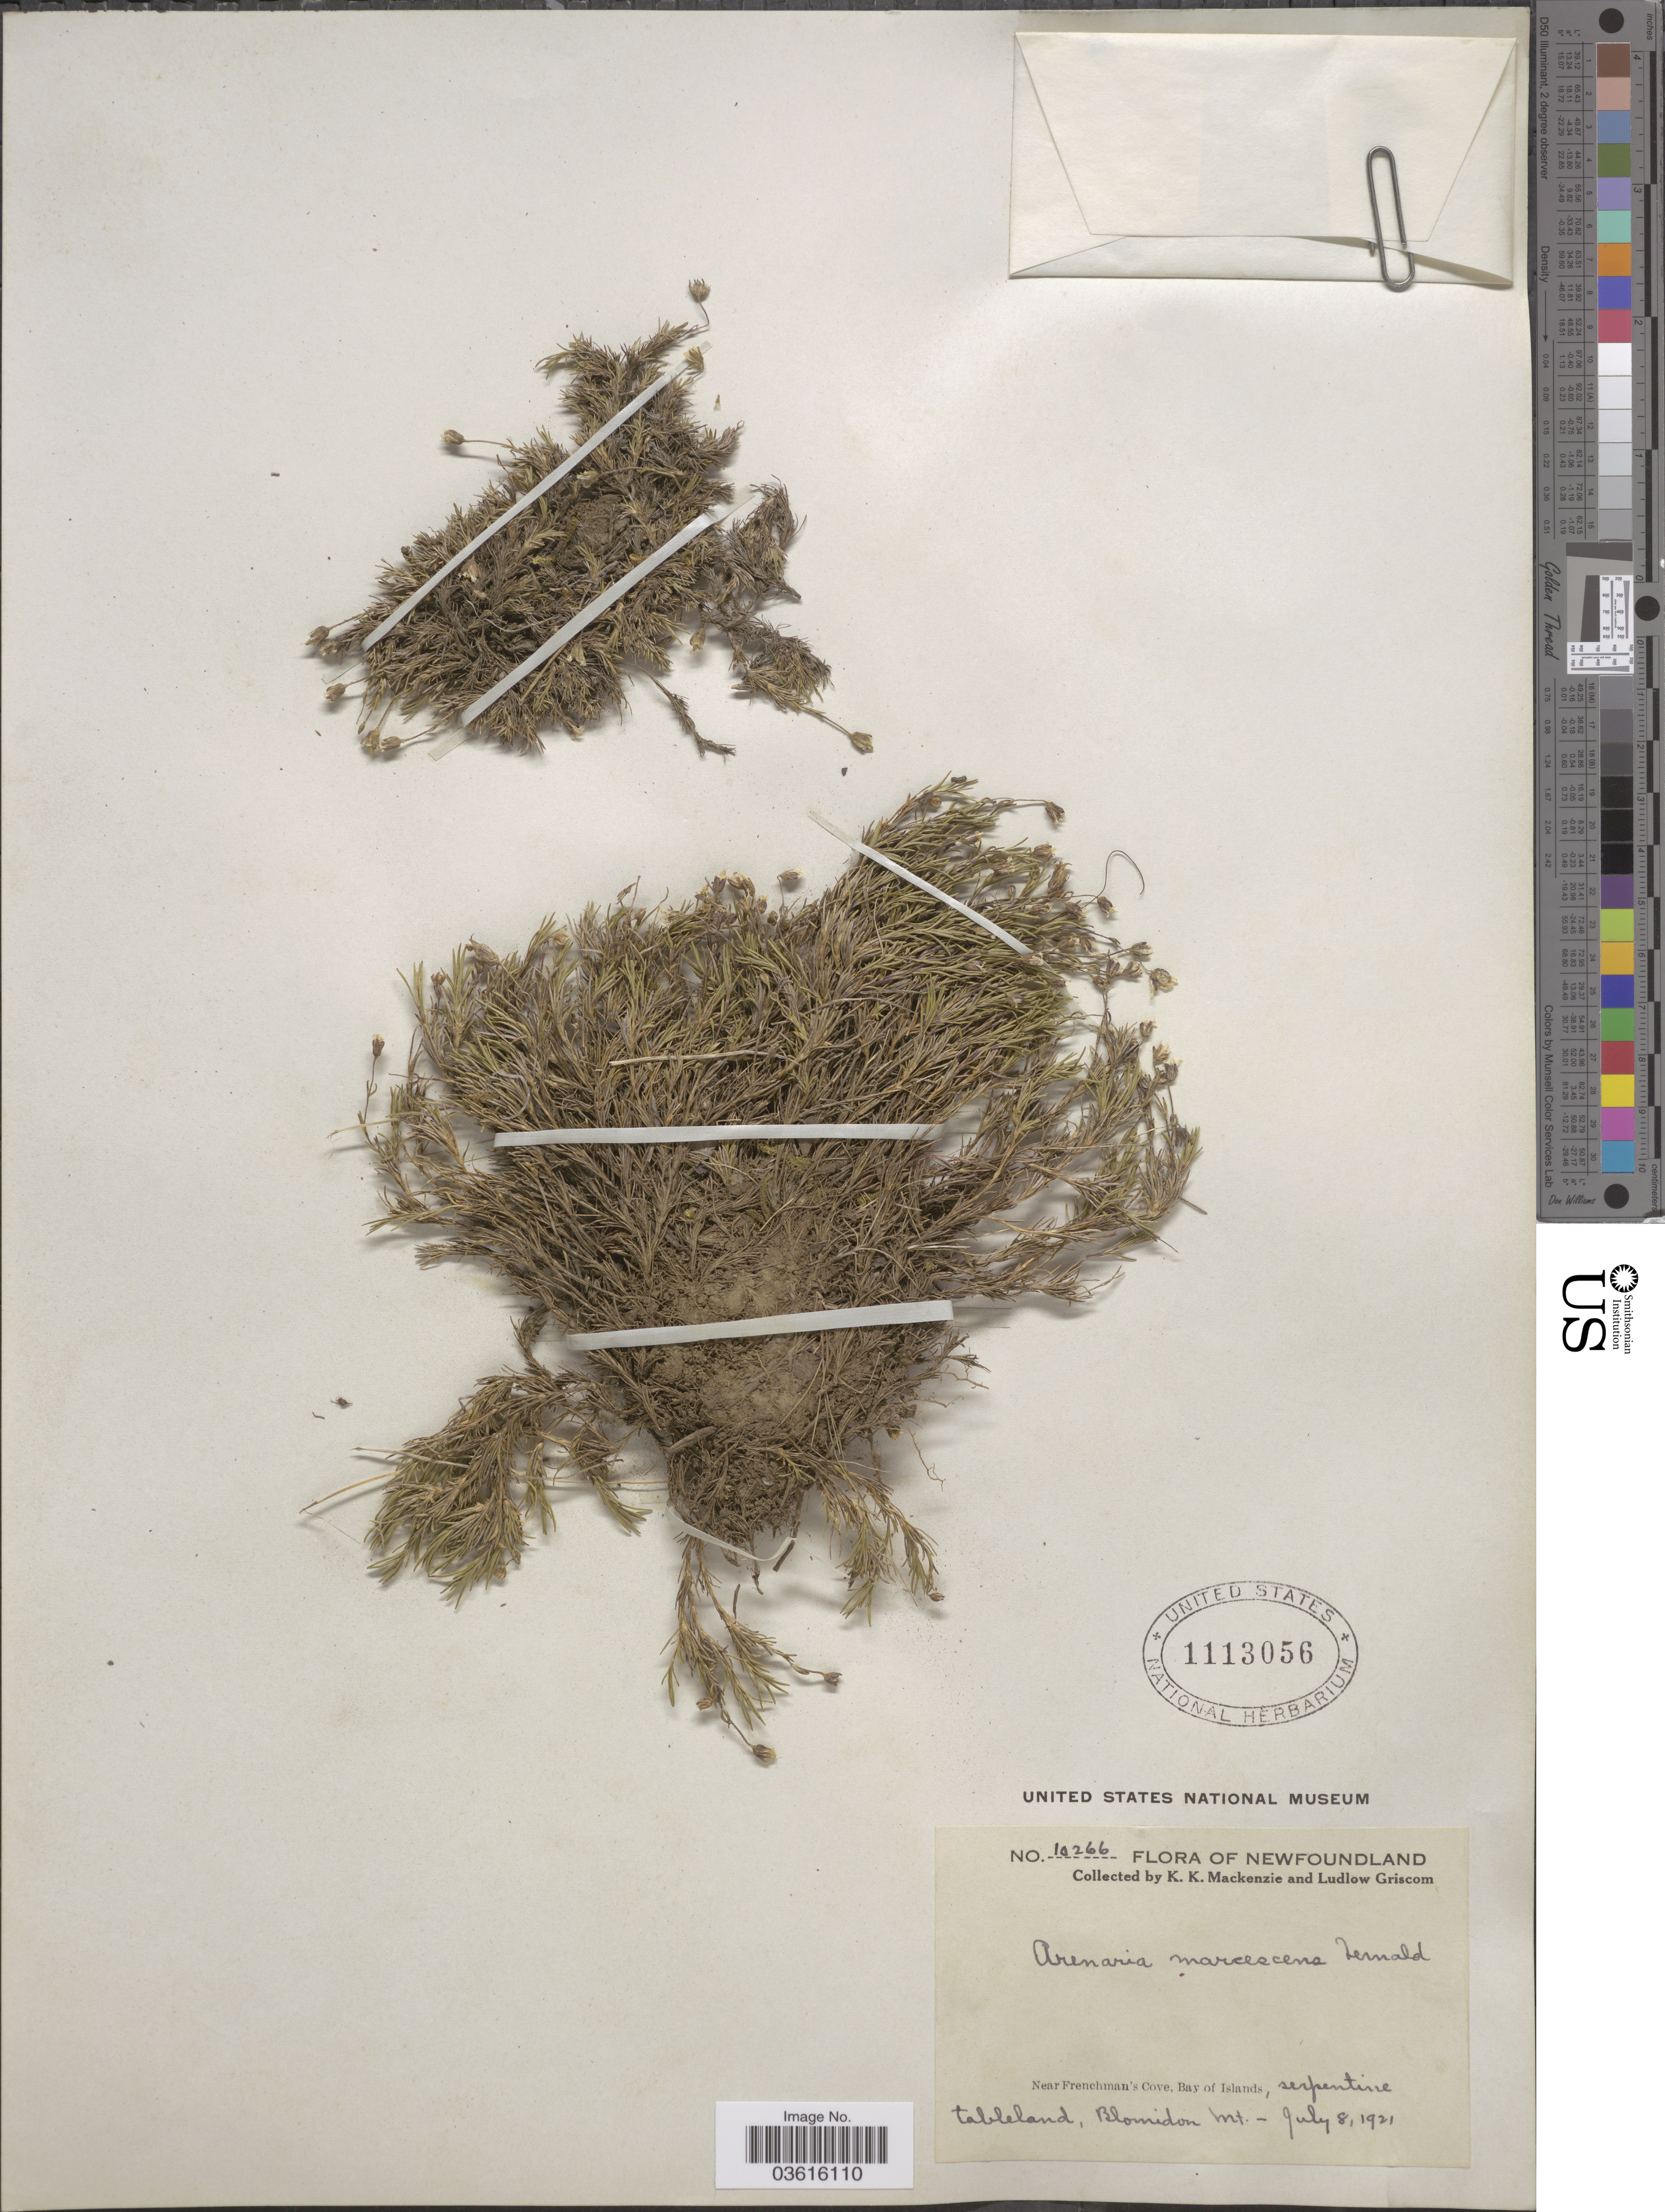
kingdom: Plantae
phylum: Tracheophyta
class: Magnoliopsida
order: Caryophyllales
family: Caryophyllaceae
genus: Cherleria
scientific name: Cherleria marcescens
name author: (Fernald) A.J. Moore & Dillenb.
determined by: Strong, Mark T., (BOT), Smithsonian Institution - National Museum of Natural History (UNITED STATES)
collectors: K. K. Mackenzie & L. Griscom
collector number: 10266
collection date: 1921-07-08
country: Canada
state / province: Newfoundland and Labrador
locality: Near Frenchman's Cove, Bay of Islands, serpentine tableland, Blomidon Mt.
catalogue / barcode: US 1113056